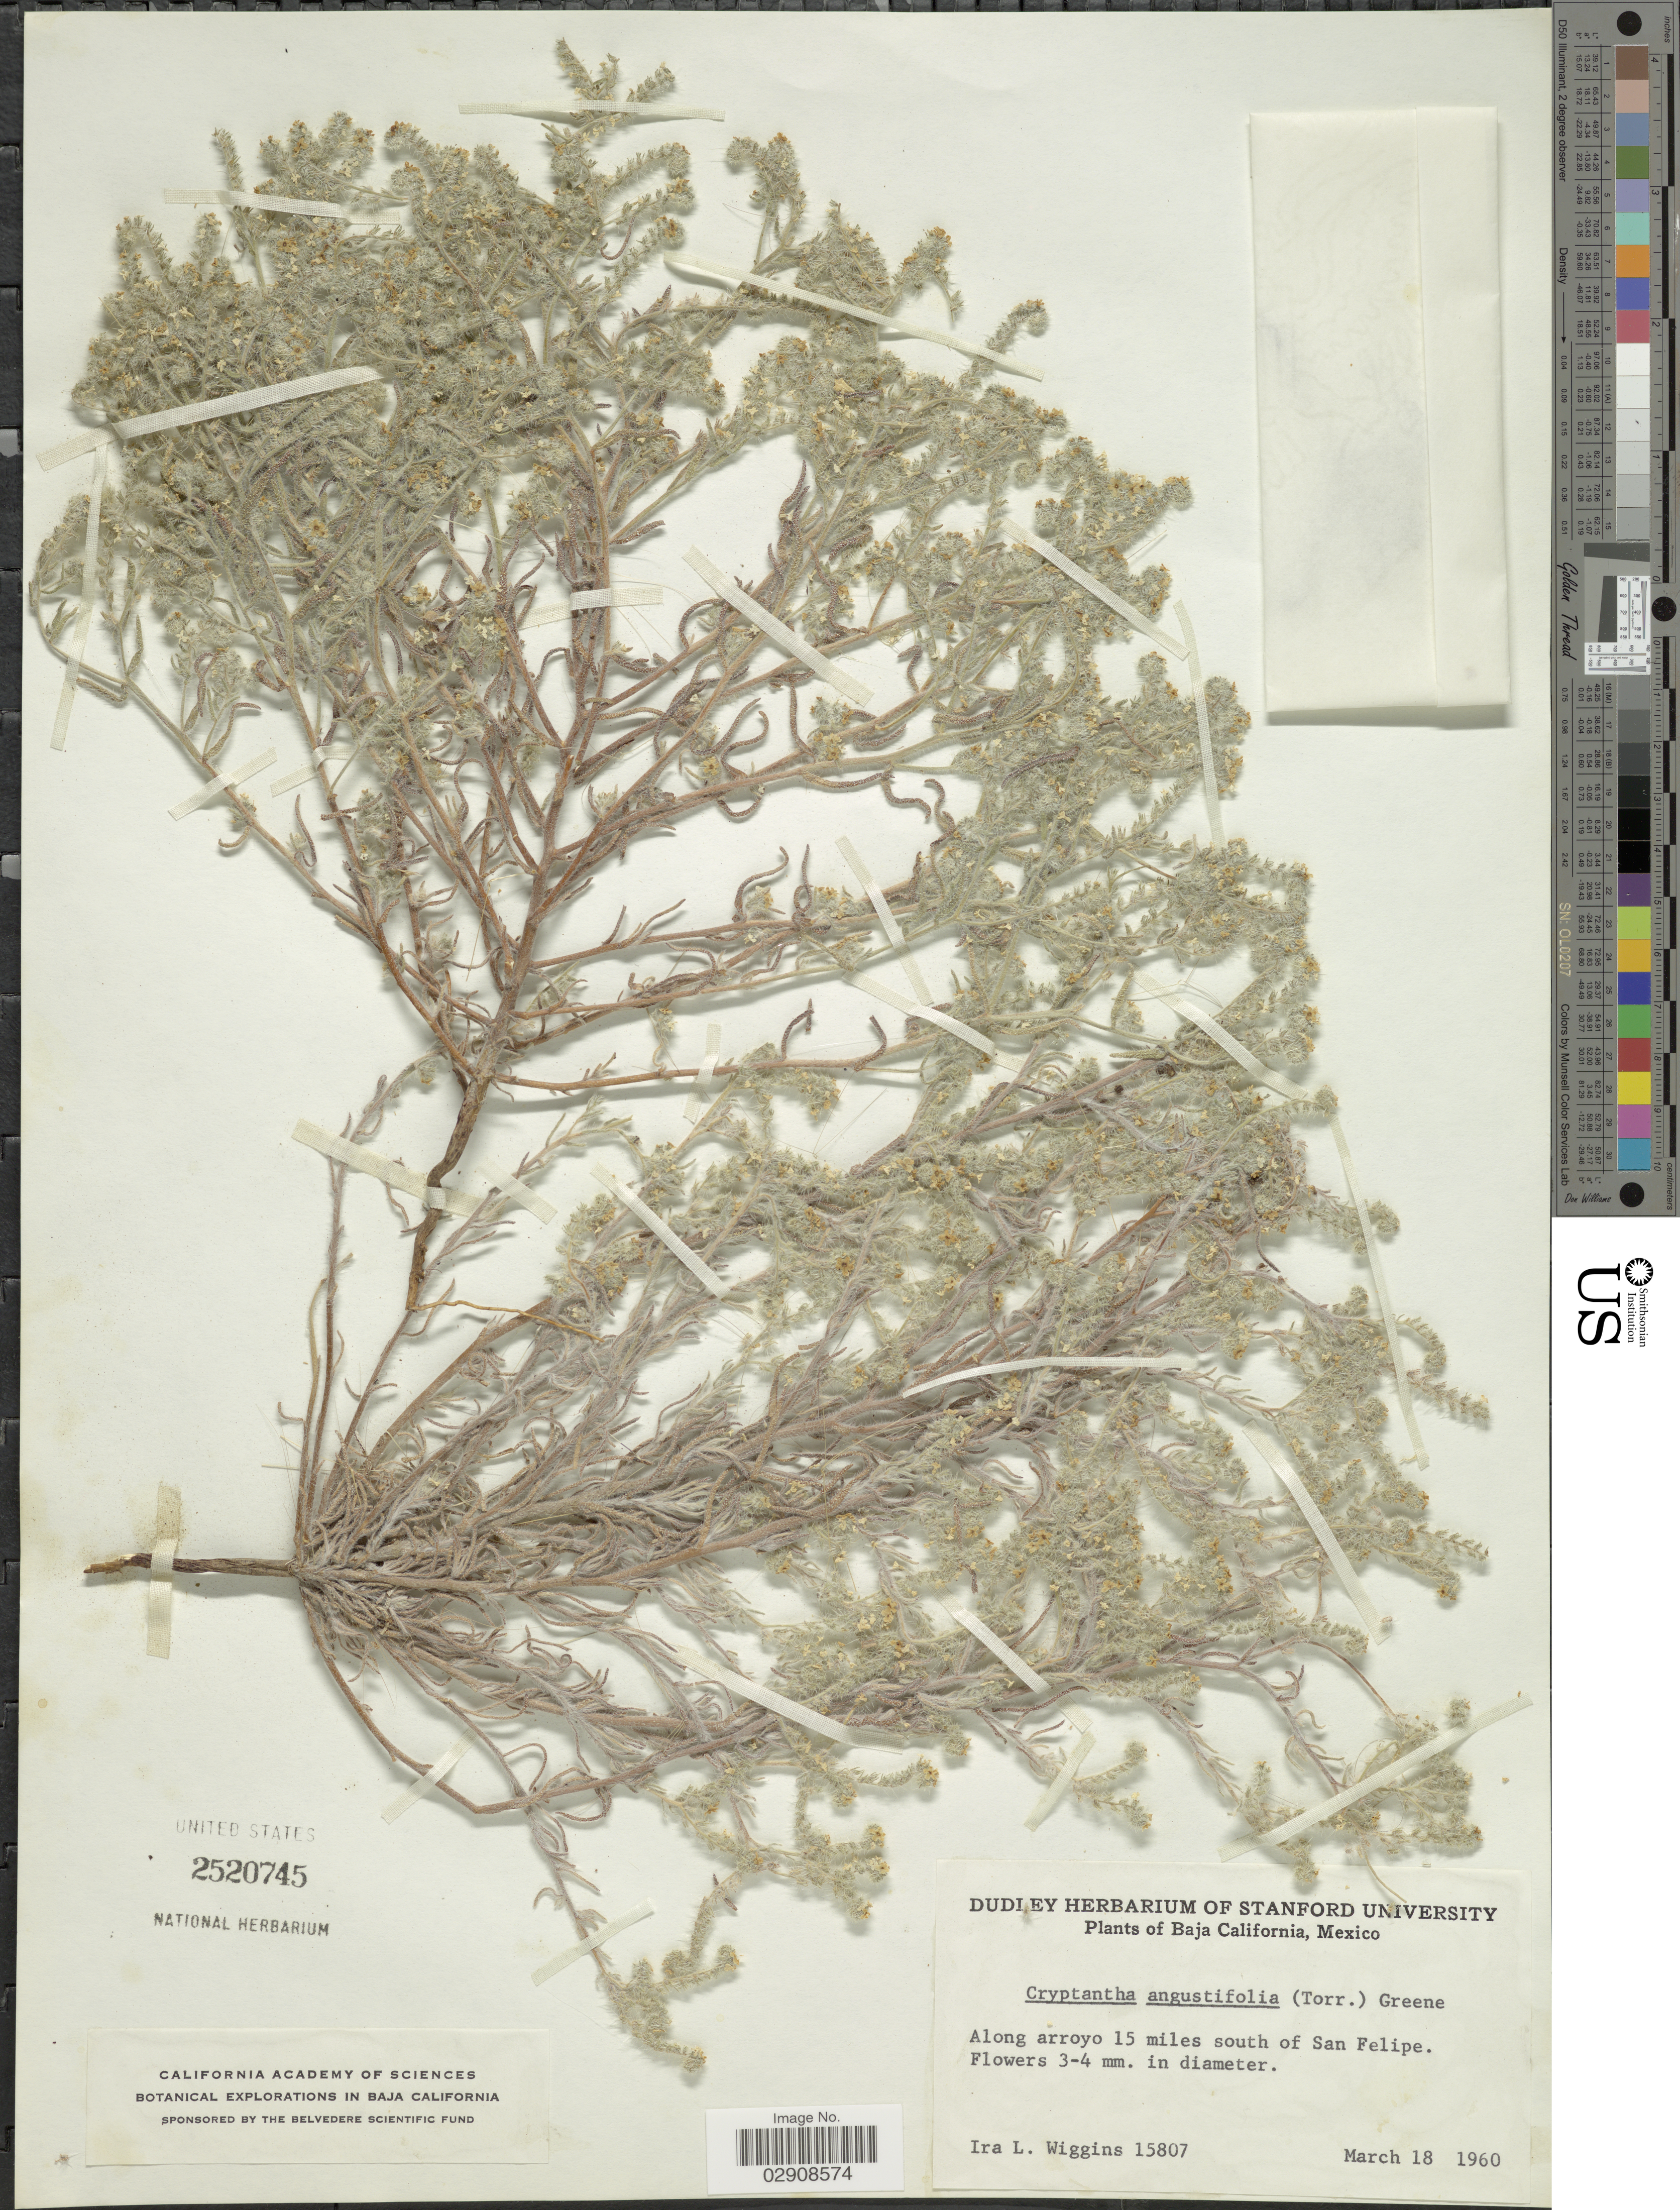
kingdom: Plantae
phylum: Tracheophyta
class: Magnoliopsida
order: Boraginales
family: Boraginaceae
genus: Cryptantha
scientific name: Cryptantha angustifolia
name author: (Torr.) Greene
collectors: I. L. Wiggins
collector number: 15807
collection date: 1960-03-18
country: Mexico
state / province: Baja California Norte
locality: Along arroyo 15 miles south of San Felipe.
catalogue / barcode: US 2520745